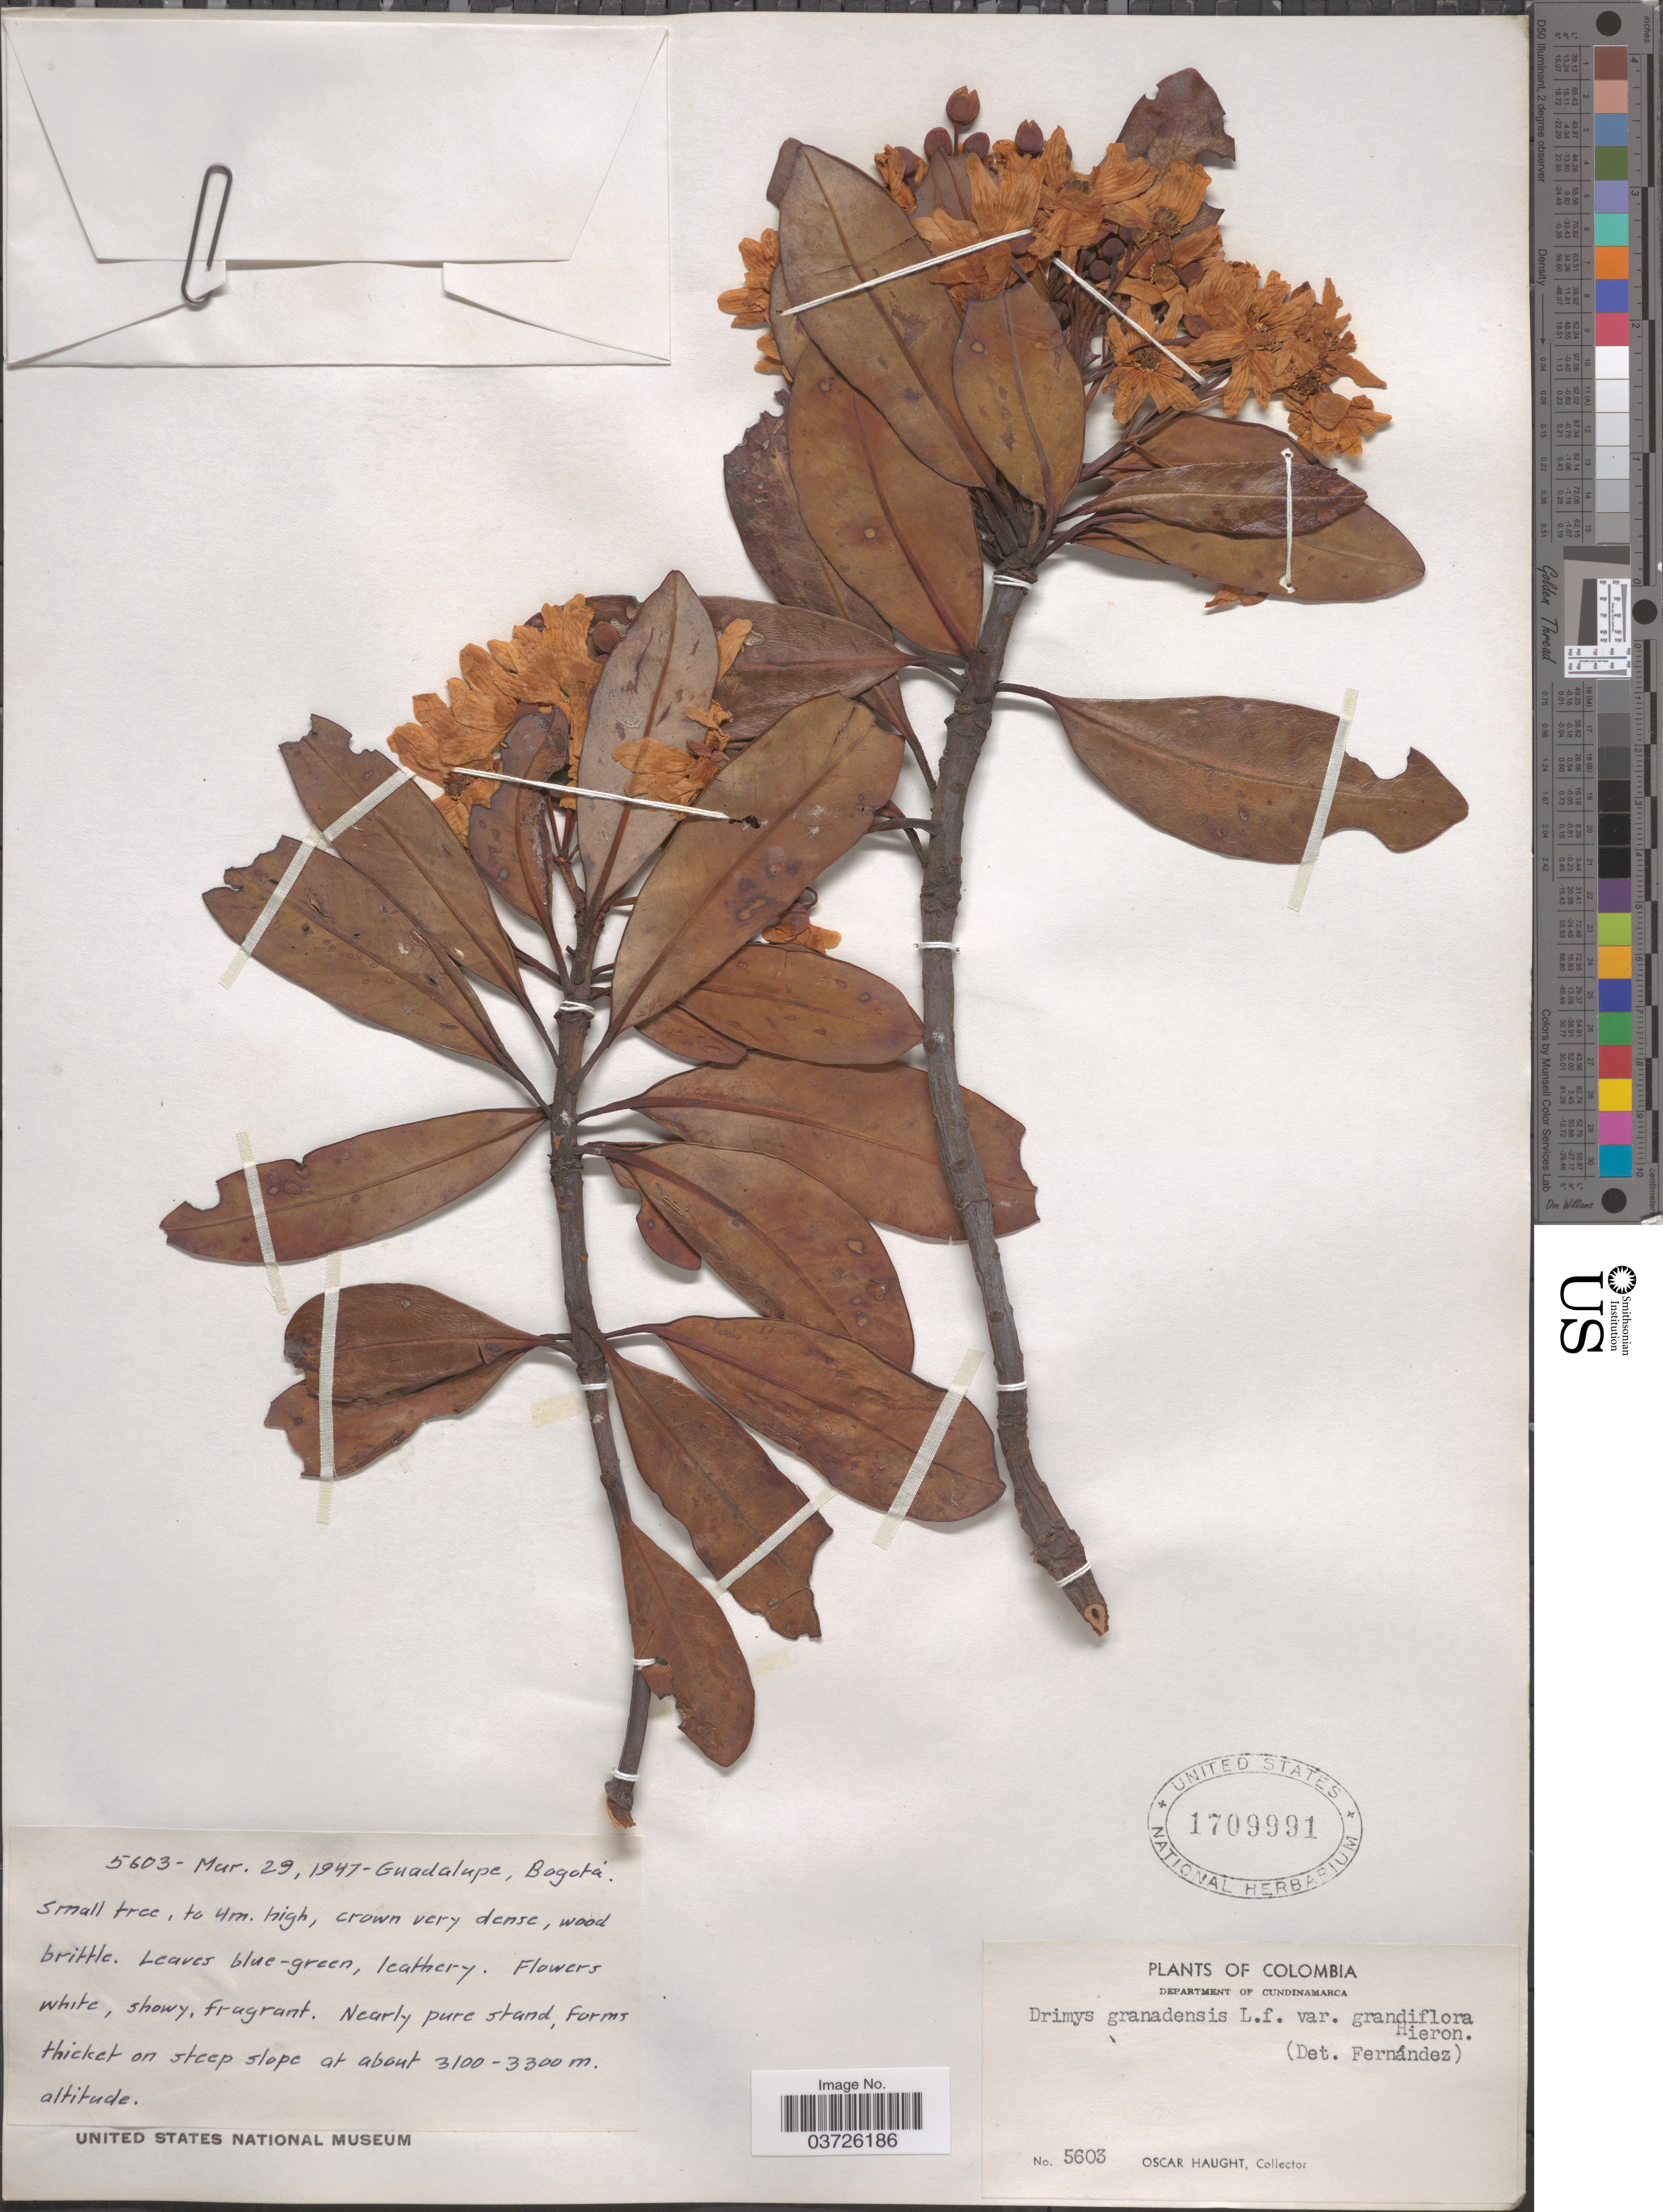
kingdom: Plantae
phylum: Tracheophyta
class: Magnoliopsida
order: Canellales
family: Winteraceae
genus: Drimys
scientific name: Drimys granadensis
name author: L. f.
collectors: O. Haught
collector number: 5603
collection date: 1947-03-29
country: Colombia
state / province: Cundinamarca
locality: Guadalupe, Bogotá. Department of Cundinamarca.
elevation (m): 3100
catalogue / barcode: US 1709991